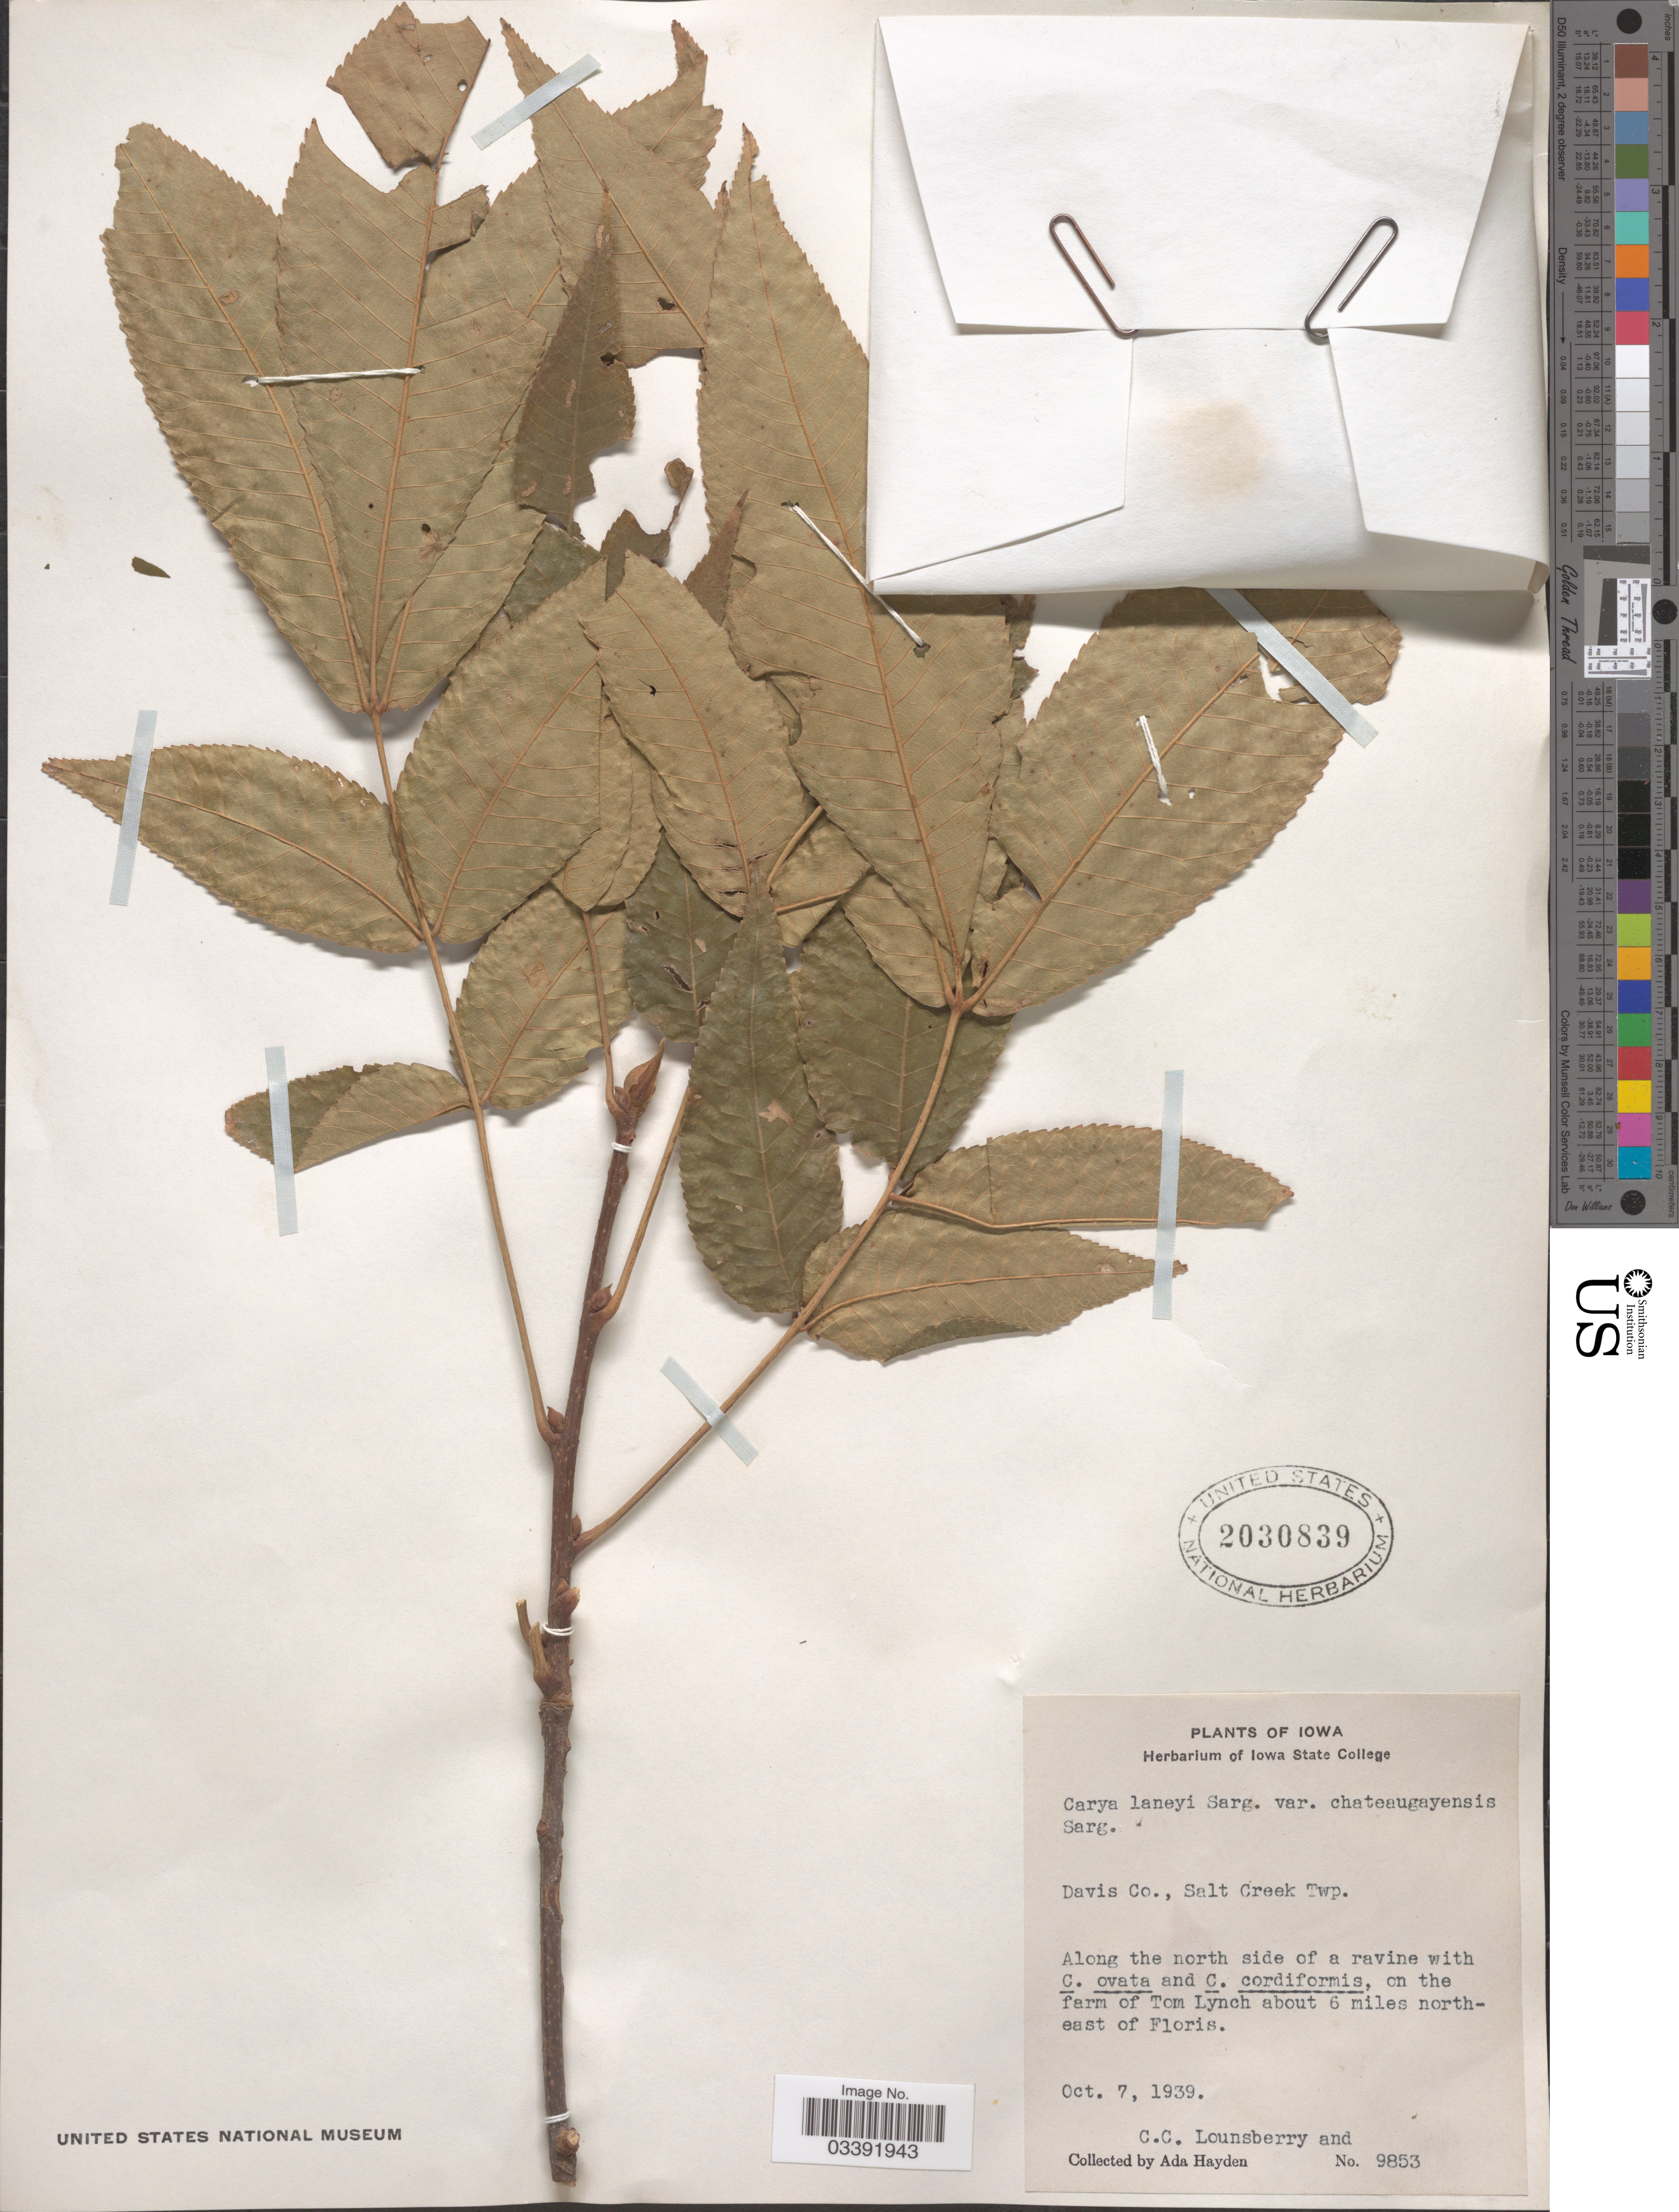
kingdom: Plantae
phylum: Tracheophyta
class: Magnoliopsida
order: Fagales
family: Juglandaceae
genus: Carya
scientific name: Carya laneyi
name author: Sarg.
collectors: C. Lounsberry & Ada Hayden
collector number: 9853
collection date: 1939-10-07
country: United States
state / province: Iowa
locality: Davis Co., Salt Creek Twp. Along the north side of a ravine, on the farm of Tom Lynch about 6 miles north-east of Floris.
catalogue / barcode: US 2030839